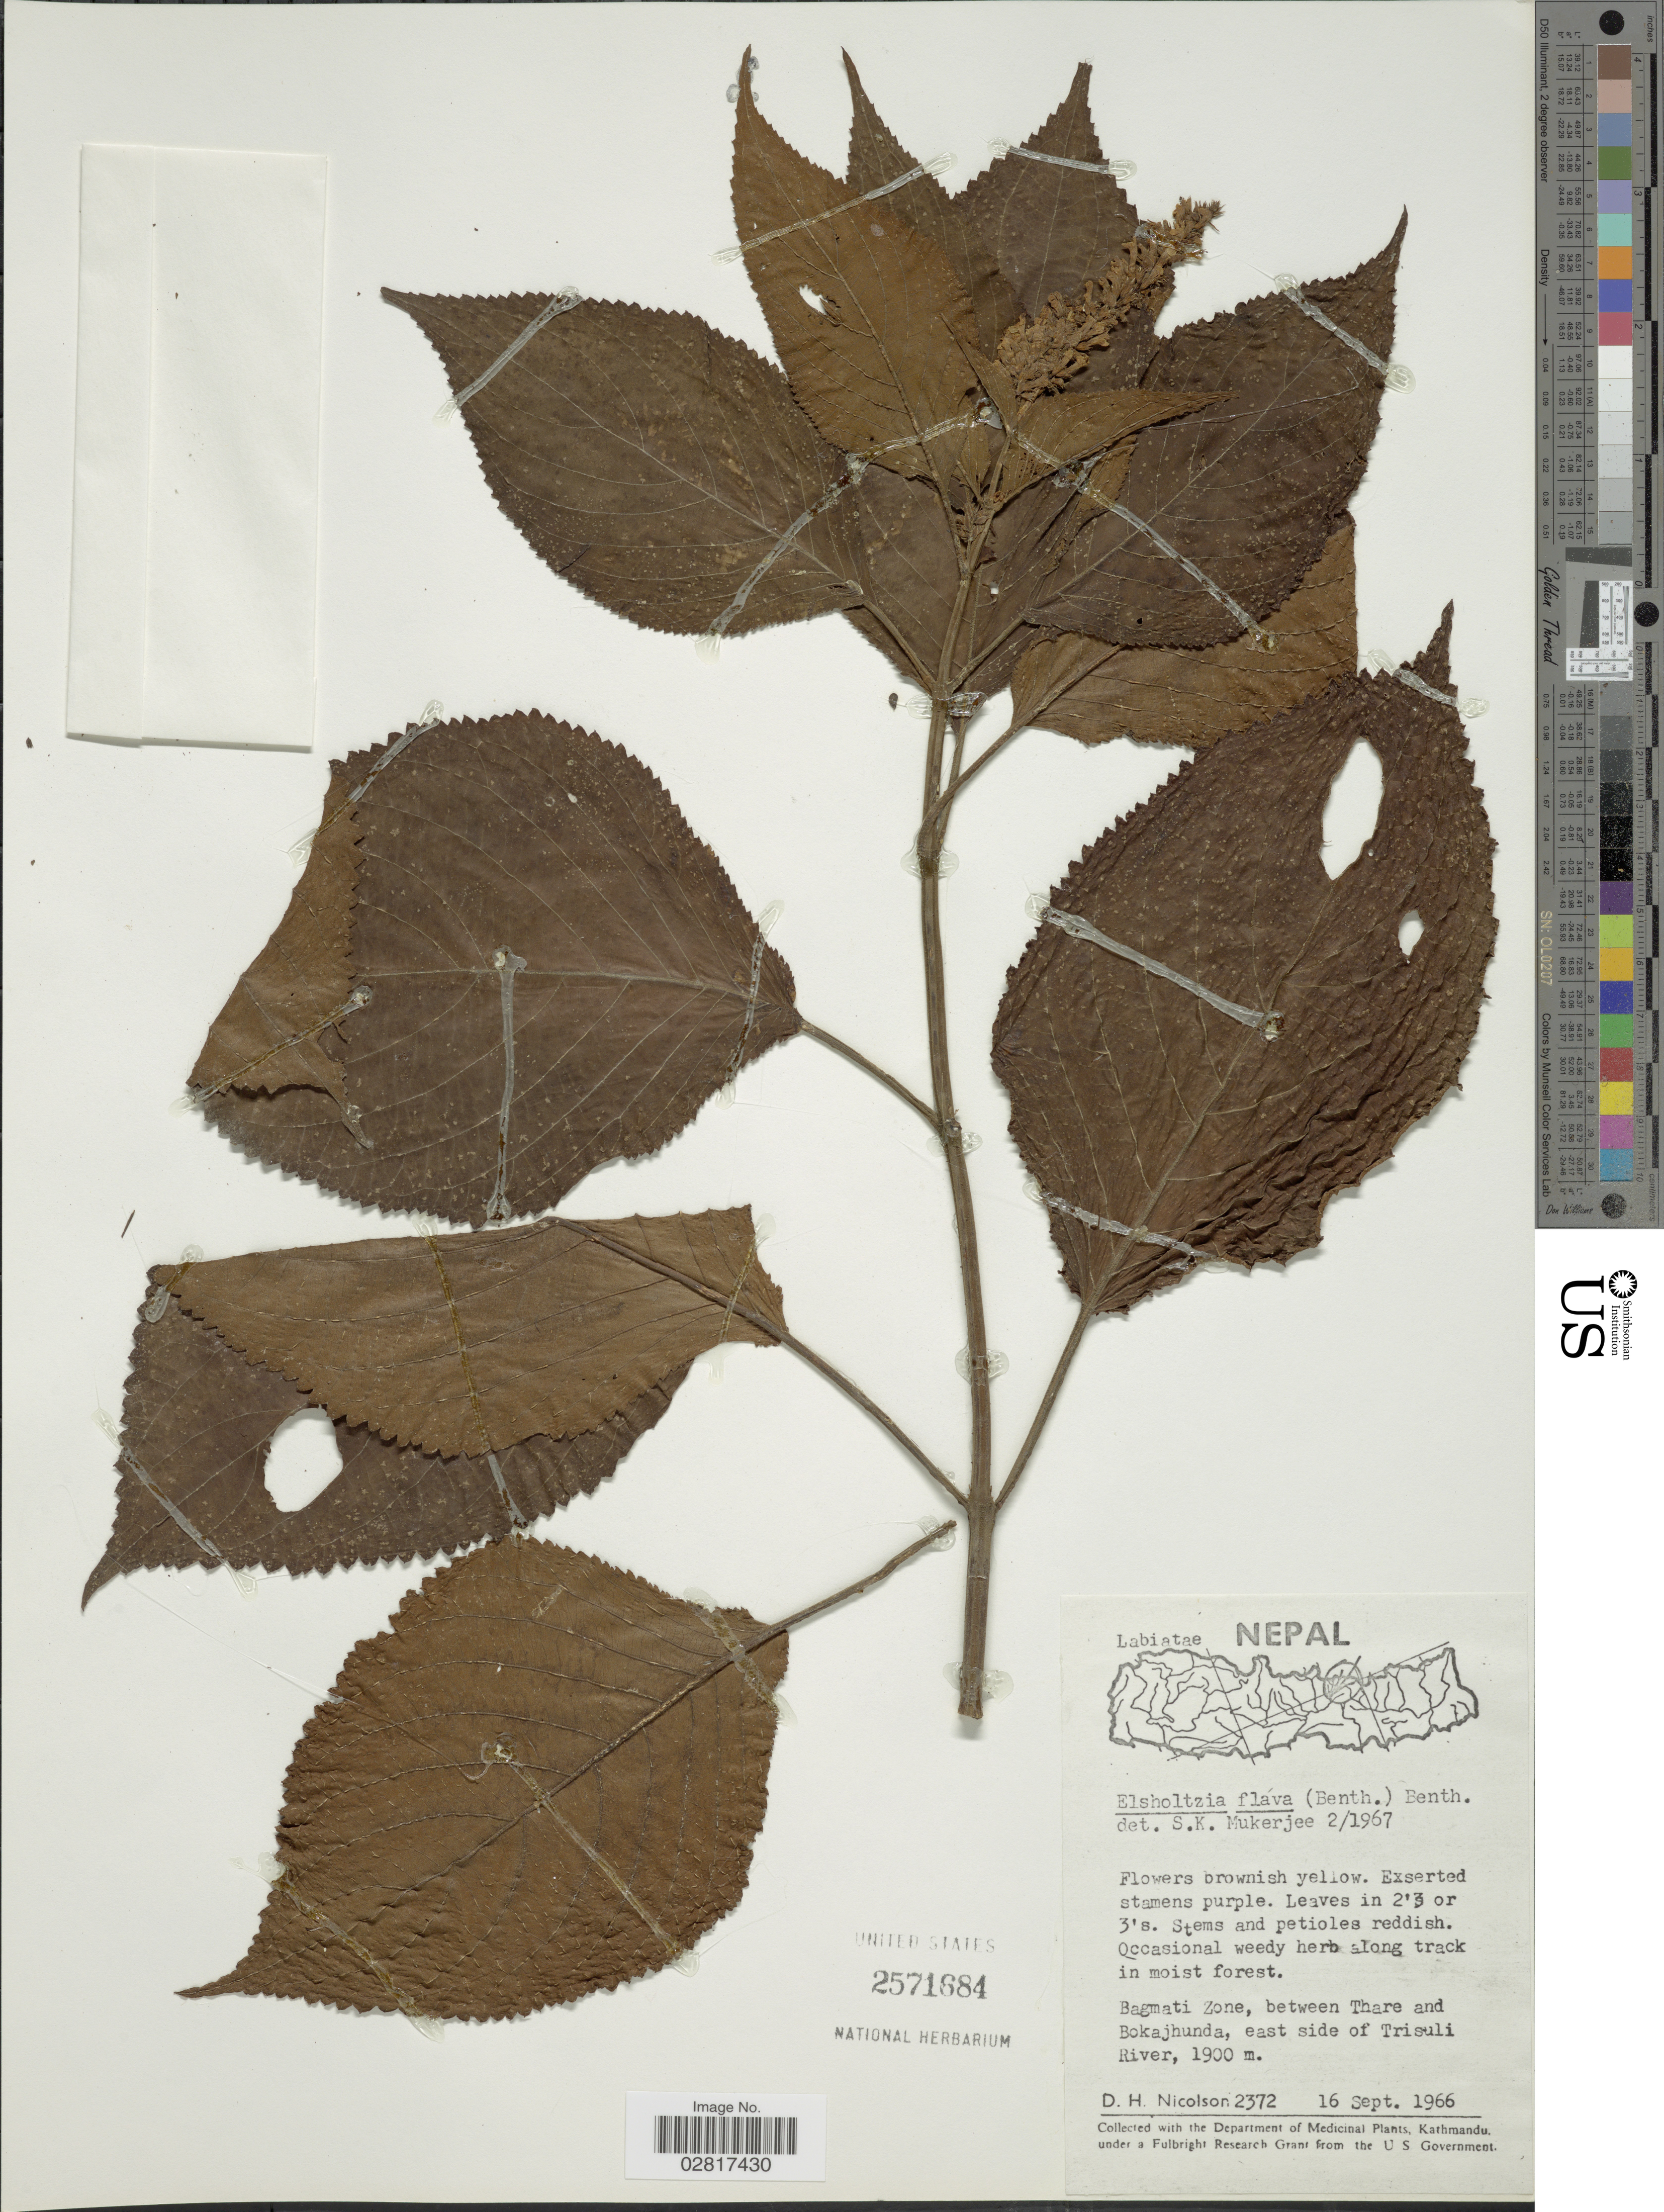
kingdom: Plantae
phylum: Tracheophyta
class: Magnoliopsida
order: Lamiales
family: Lamiaceae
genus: Elsholtzia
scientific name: Elsholtzia flava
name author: (Benth.) Benth.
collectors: D. H. Nicolson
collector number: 2372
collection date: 1966-09-16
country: Nepal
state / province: Bagmati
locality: Bagmati Zone, between Thare and Bokajhunda, east side of Trisuli River.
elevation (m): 1900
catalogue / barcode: US 2571684